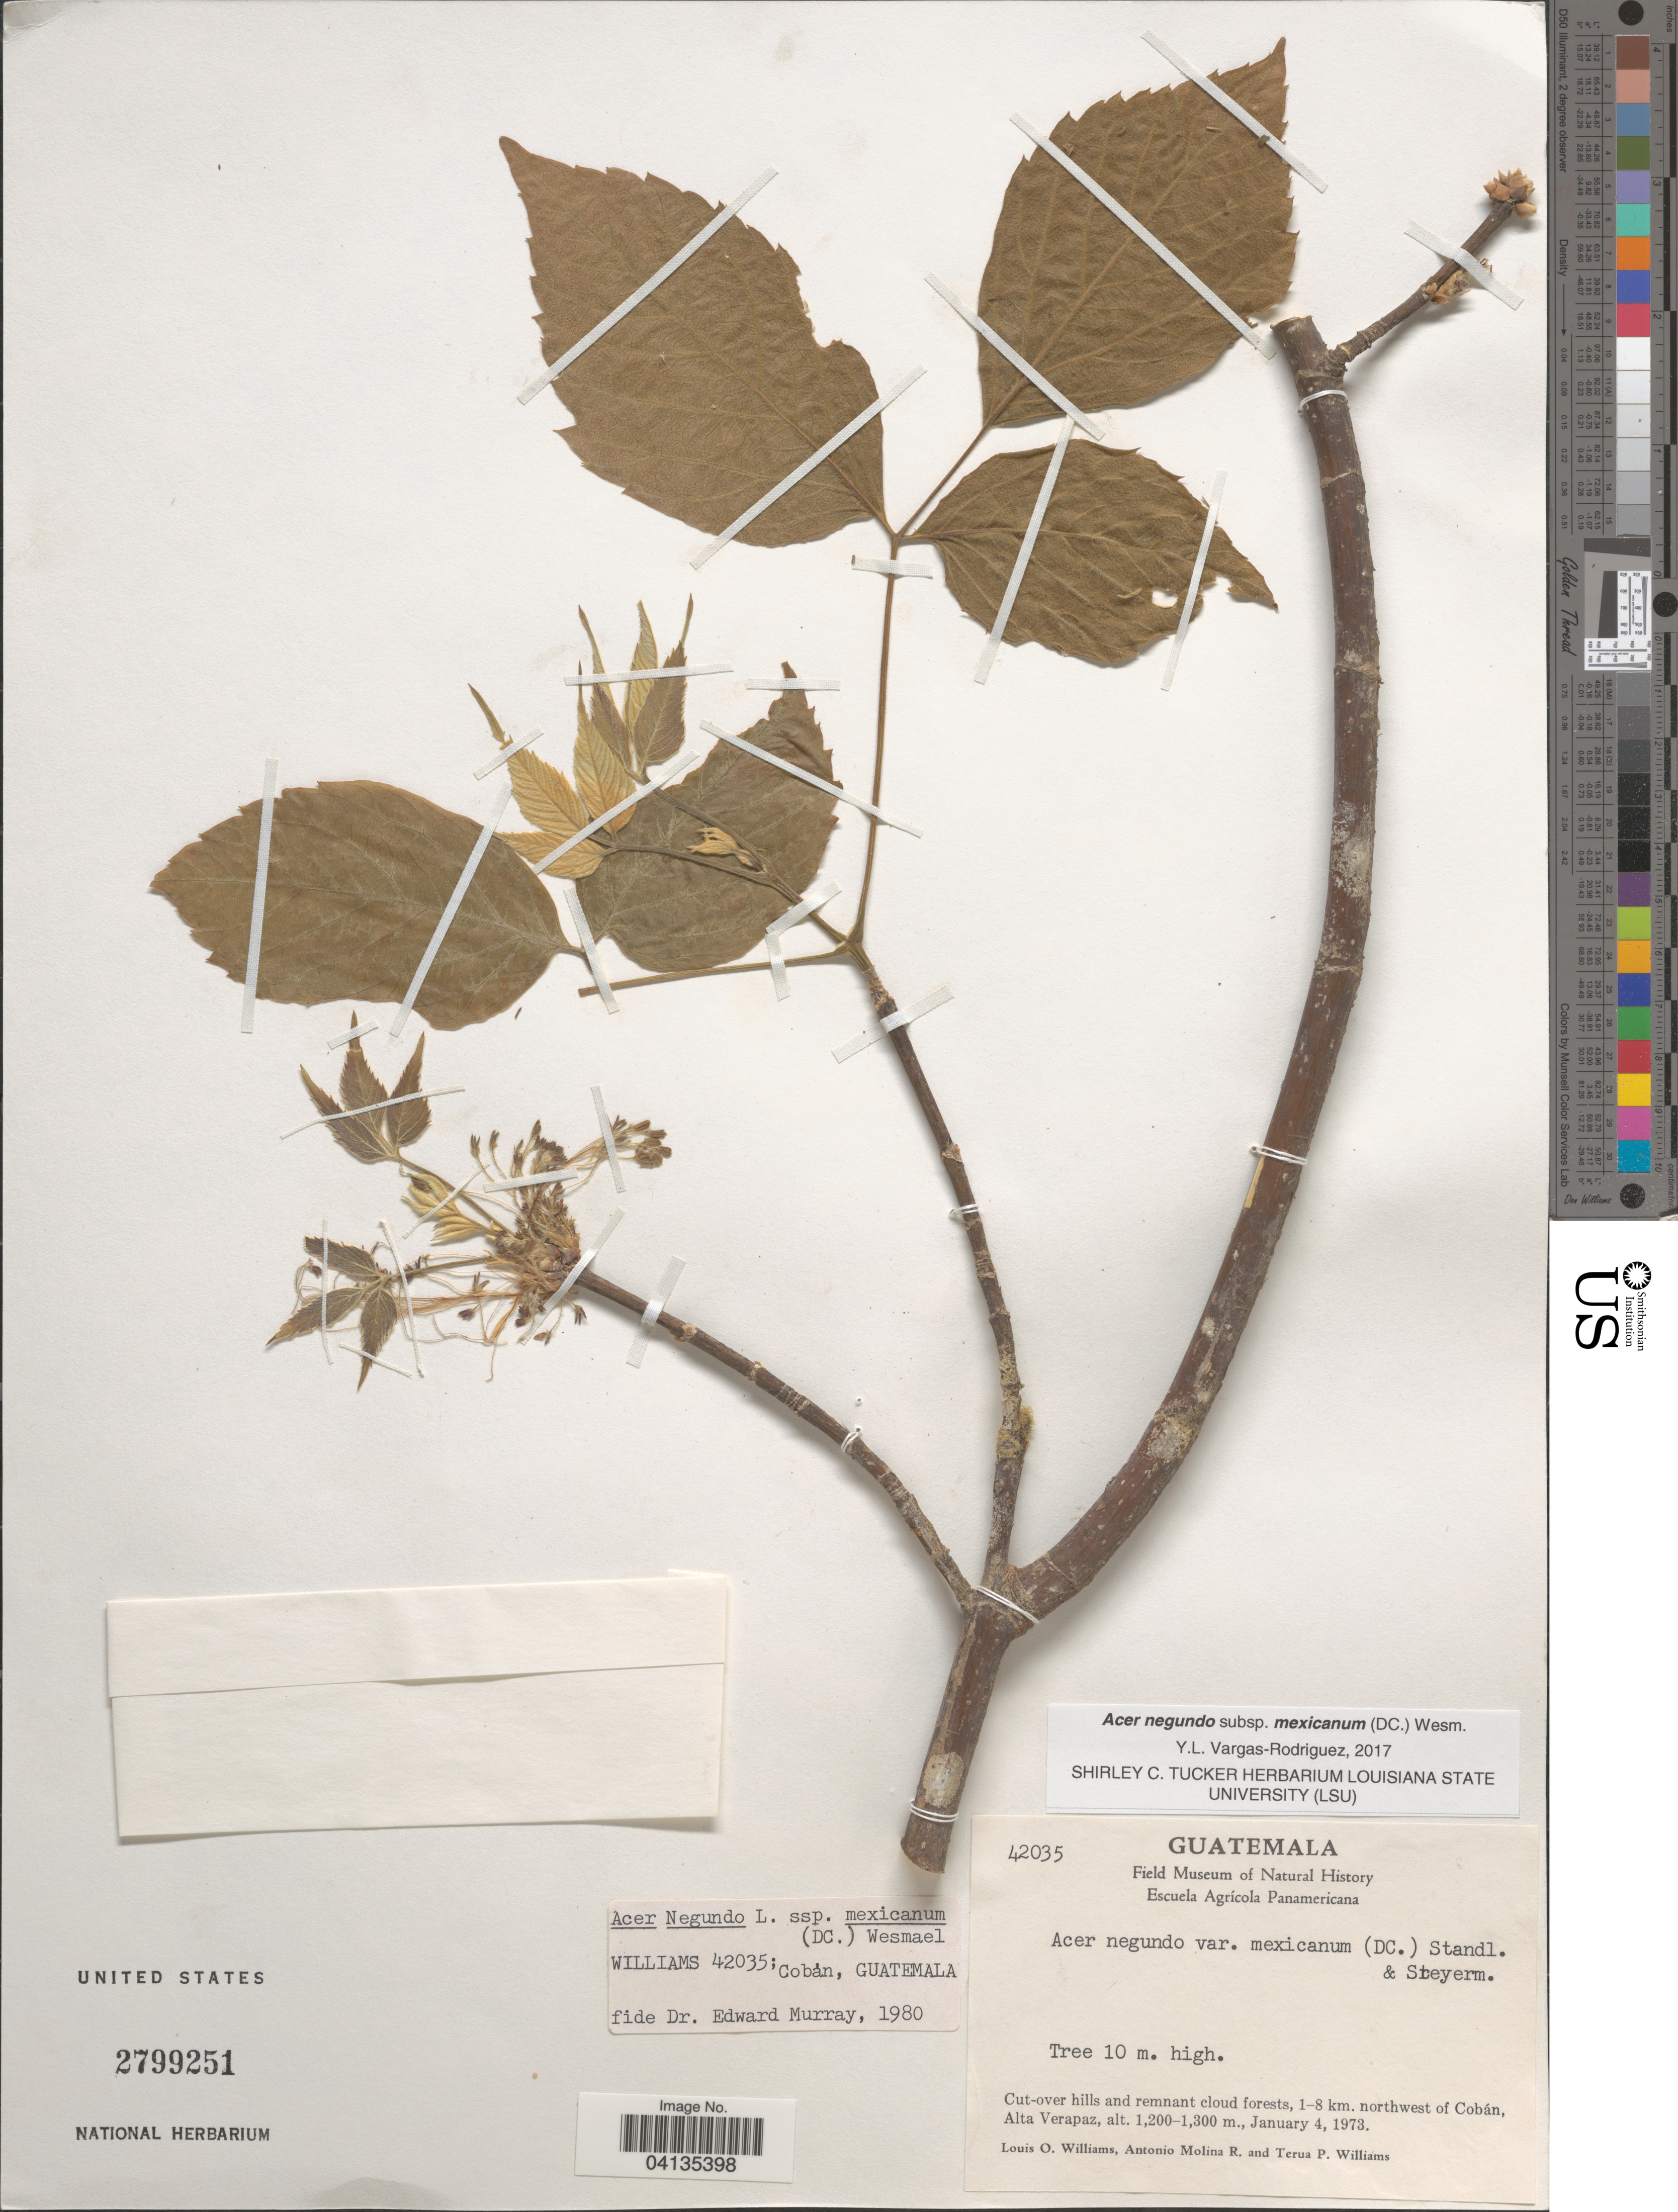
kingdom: Plantae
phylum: Tracheophyta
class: Magnoliopsida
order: Sapindales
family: Sapindaceae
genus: Acer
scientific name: Acer negundo subsp. mexicanum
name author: (DC.) Wesm.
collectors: L. O. Williams, A. Molina R. & T. Williams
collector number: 42035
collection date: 1973-01-04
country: Guatemala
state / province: Alta Verapaz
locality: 1-8 km. northwest of Cobán.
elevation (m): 1200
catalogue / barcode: US 2799251